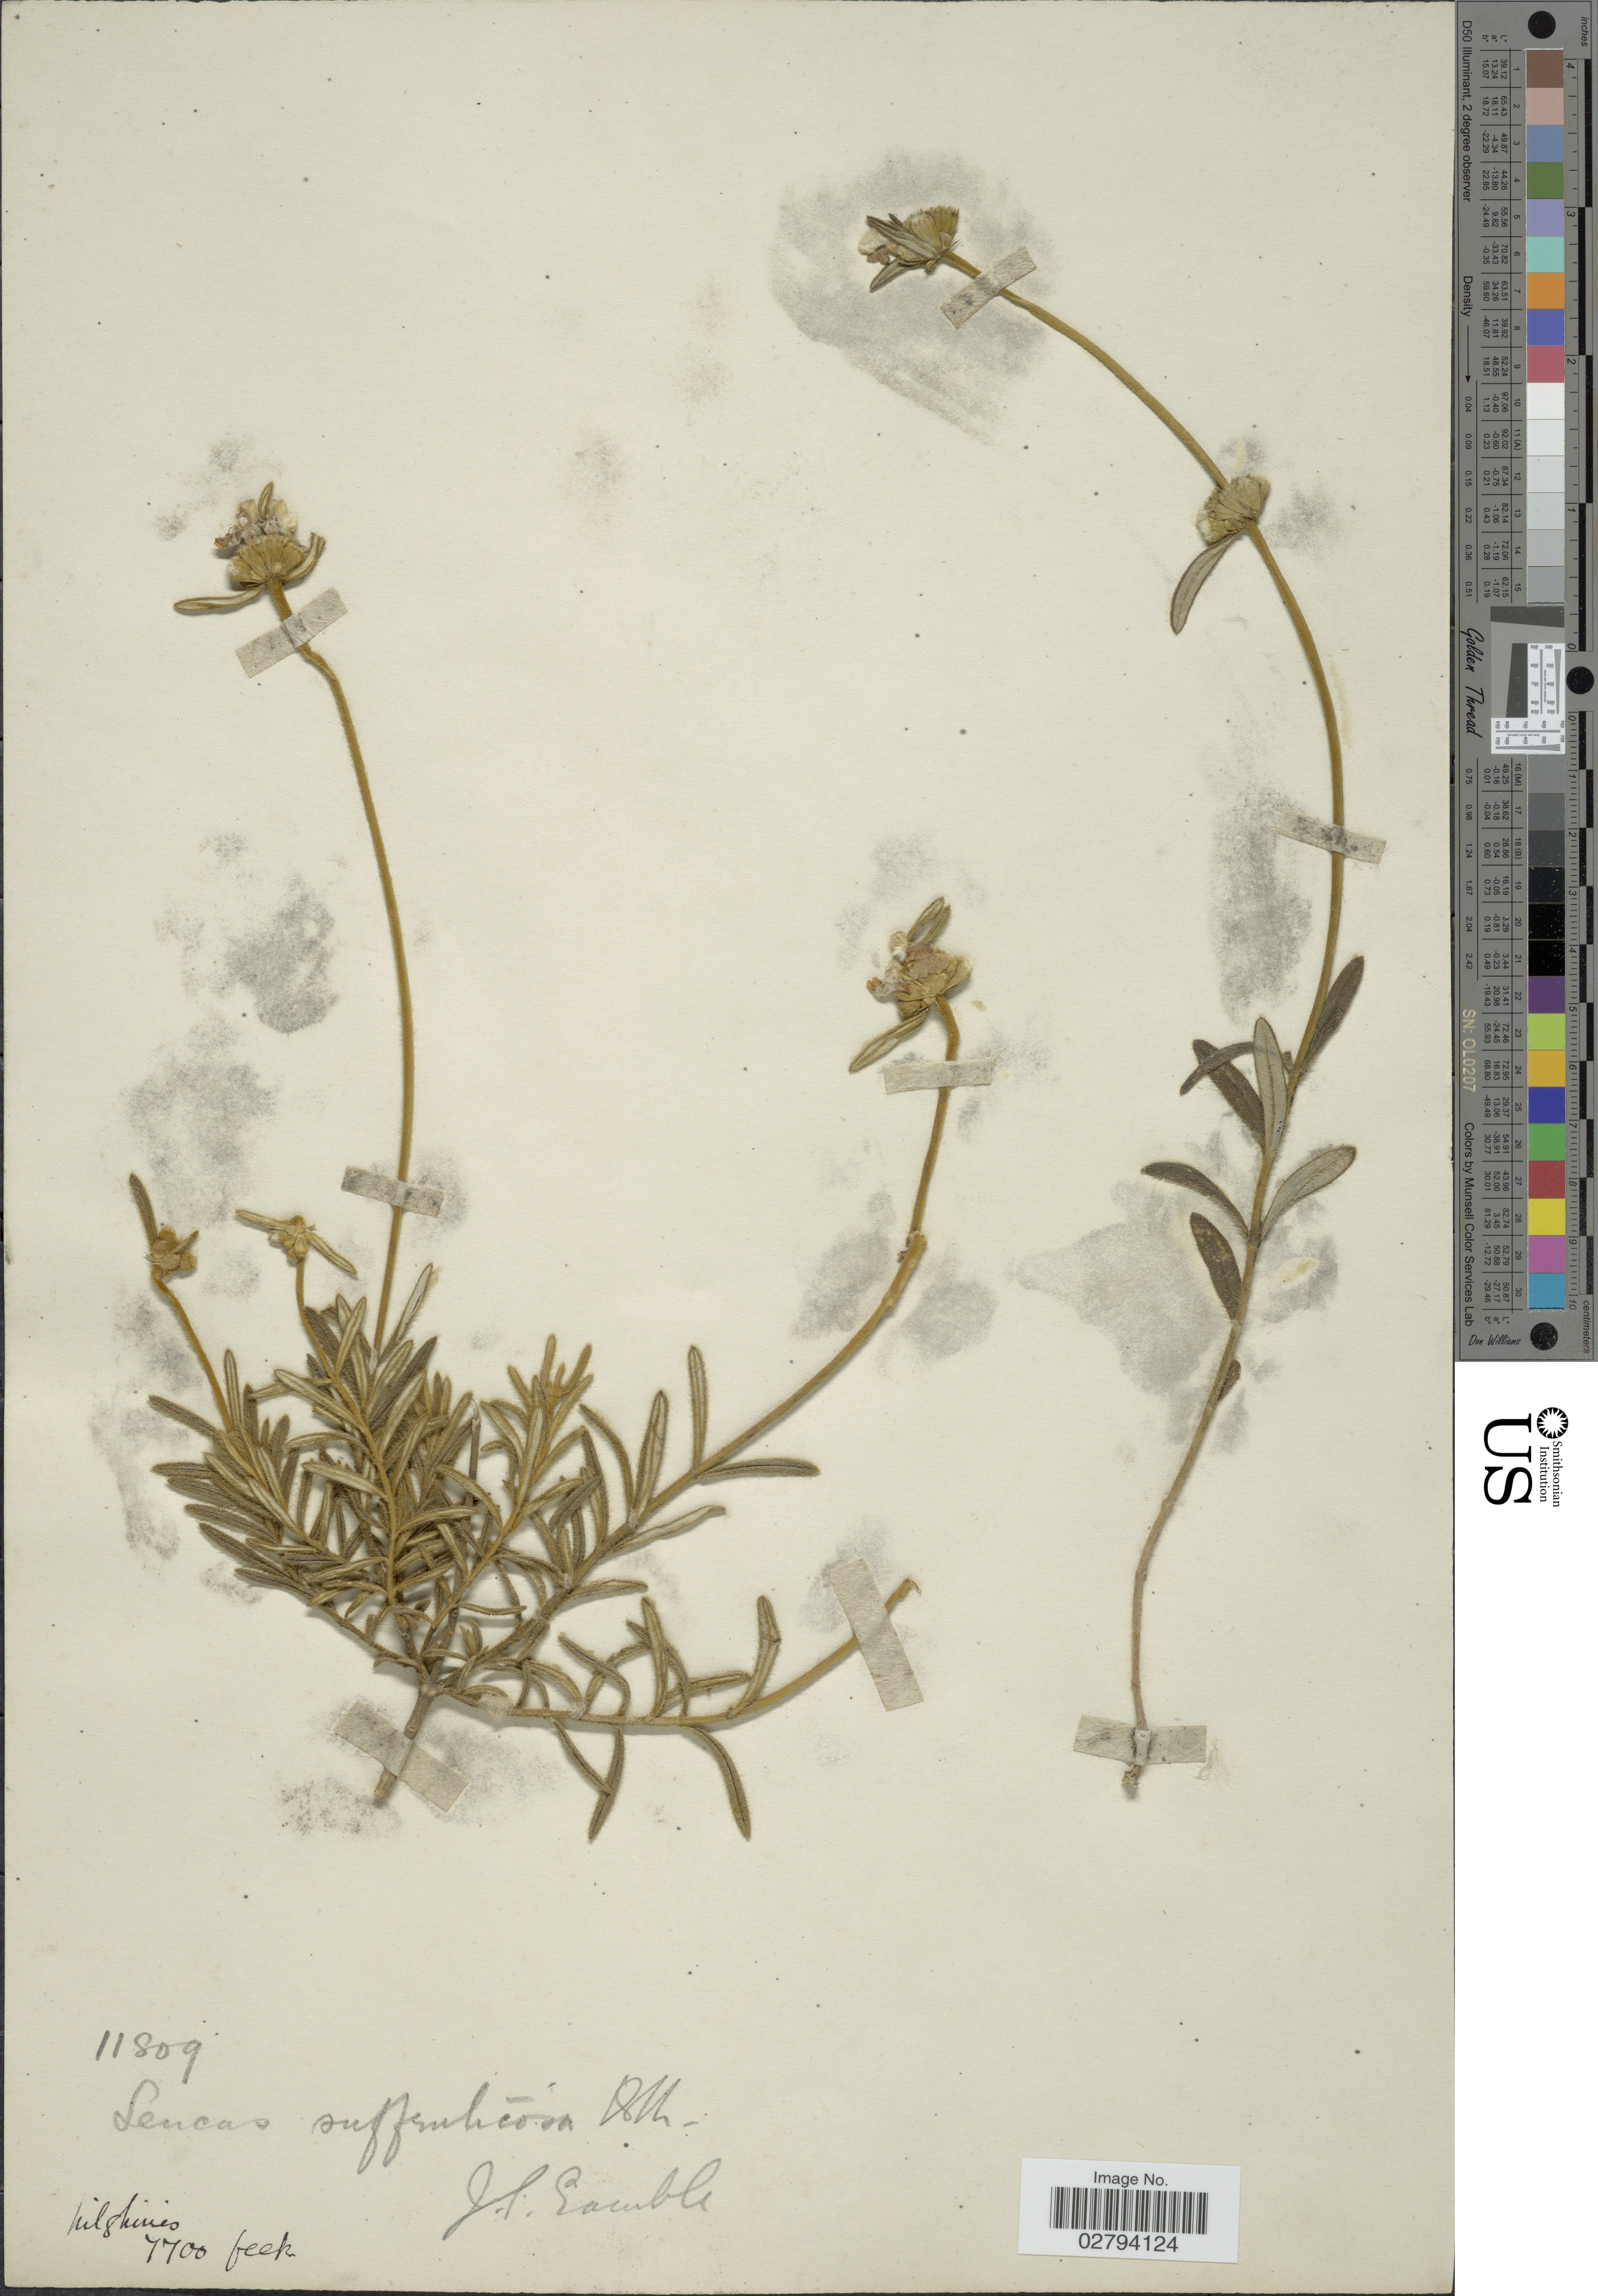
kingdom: Plantae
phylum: Tracheophyta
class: Magnoliopsida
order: Lamiales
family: Lamiaceae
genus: Leucas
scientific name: Leucas suffruticosa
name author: Benth.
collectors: J. S. Gamble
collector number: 11809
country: India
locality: Nilghiries.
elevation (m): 2347